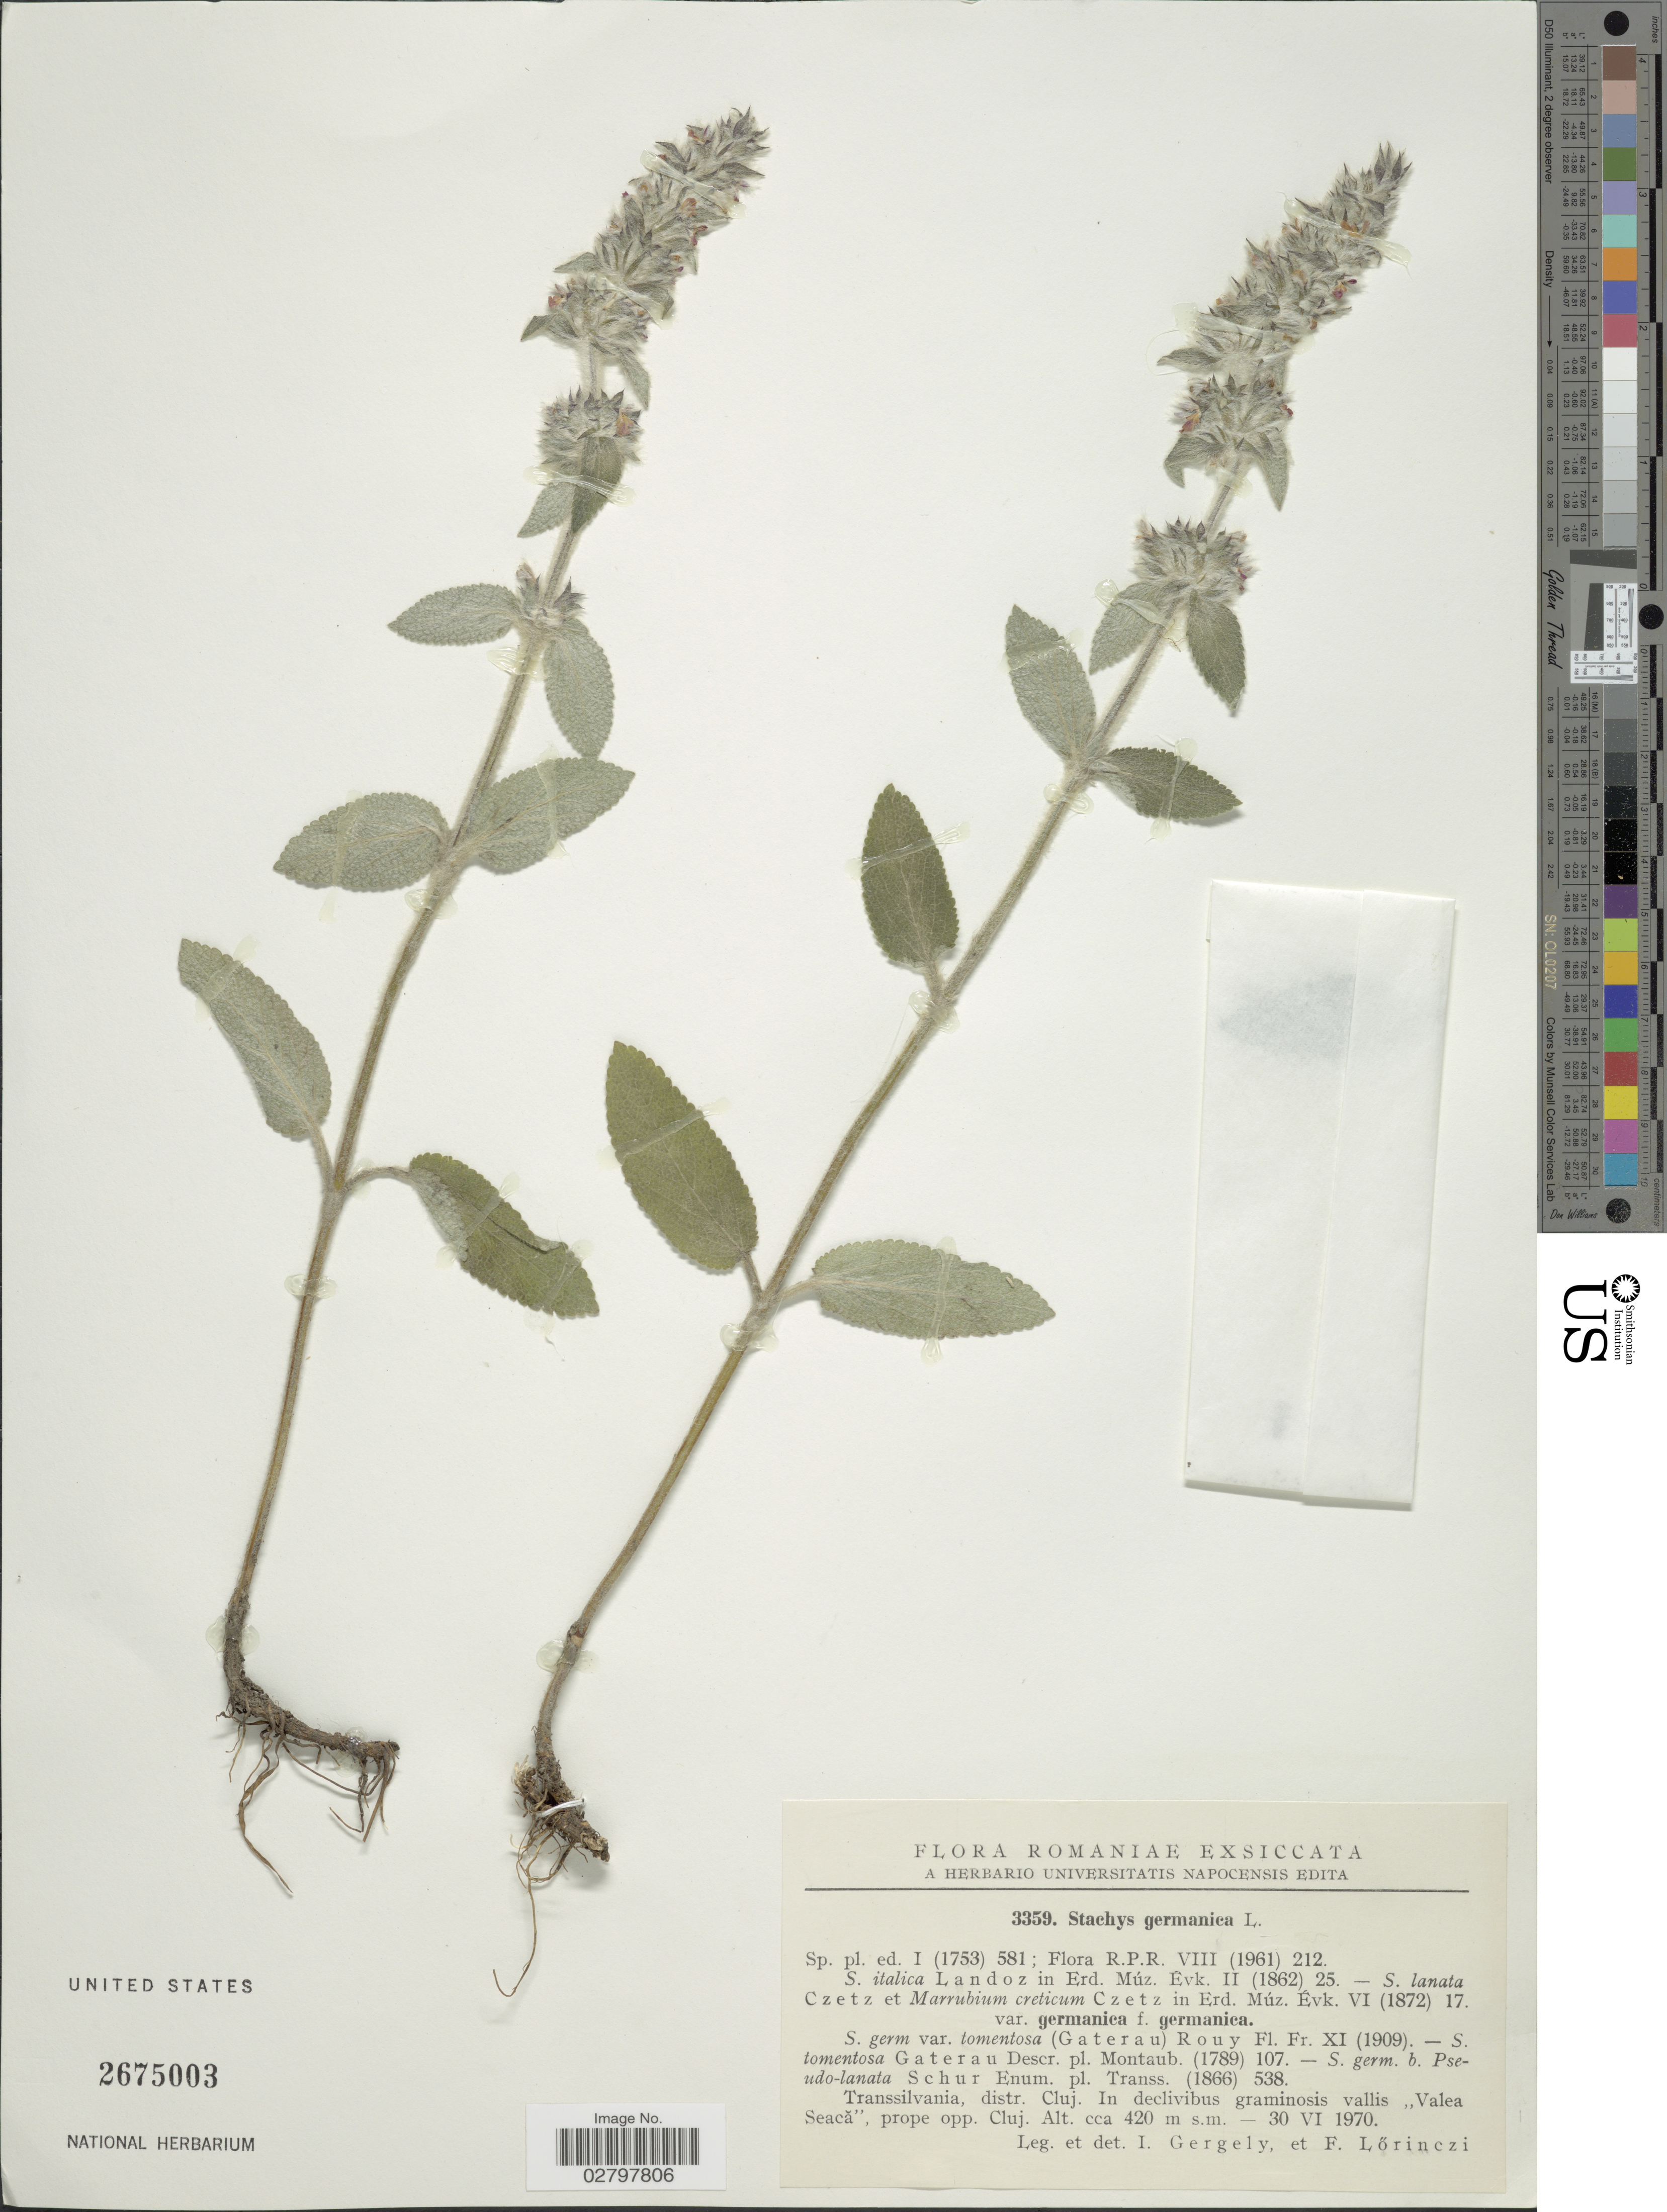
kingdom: Plantae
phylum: Tracheophyta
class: Magnoliopsida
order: Lamiales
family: Lamiaceae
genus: Stachys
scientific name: Stachys germanica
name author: L.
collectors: I. Gergely & F. Lörinczi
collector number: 3359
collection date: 1970-06-30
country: Romania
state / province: Cluj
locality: Transsilvania, distr. Cluj. In declivibus graminosis vallis "Valea Seaca", prope opp. Cluj.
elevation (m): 420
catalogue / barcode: US 2675003